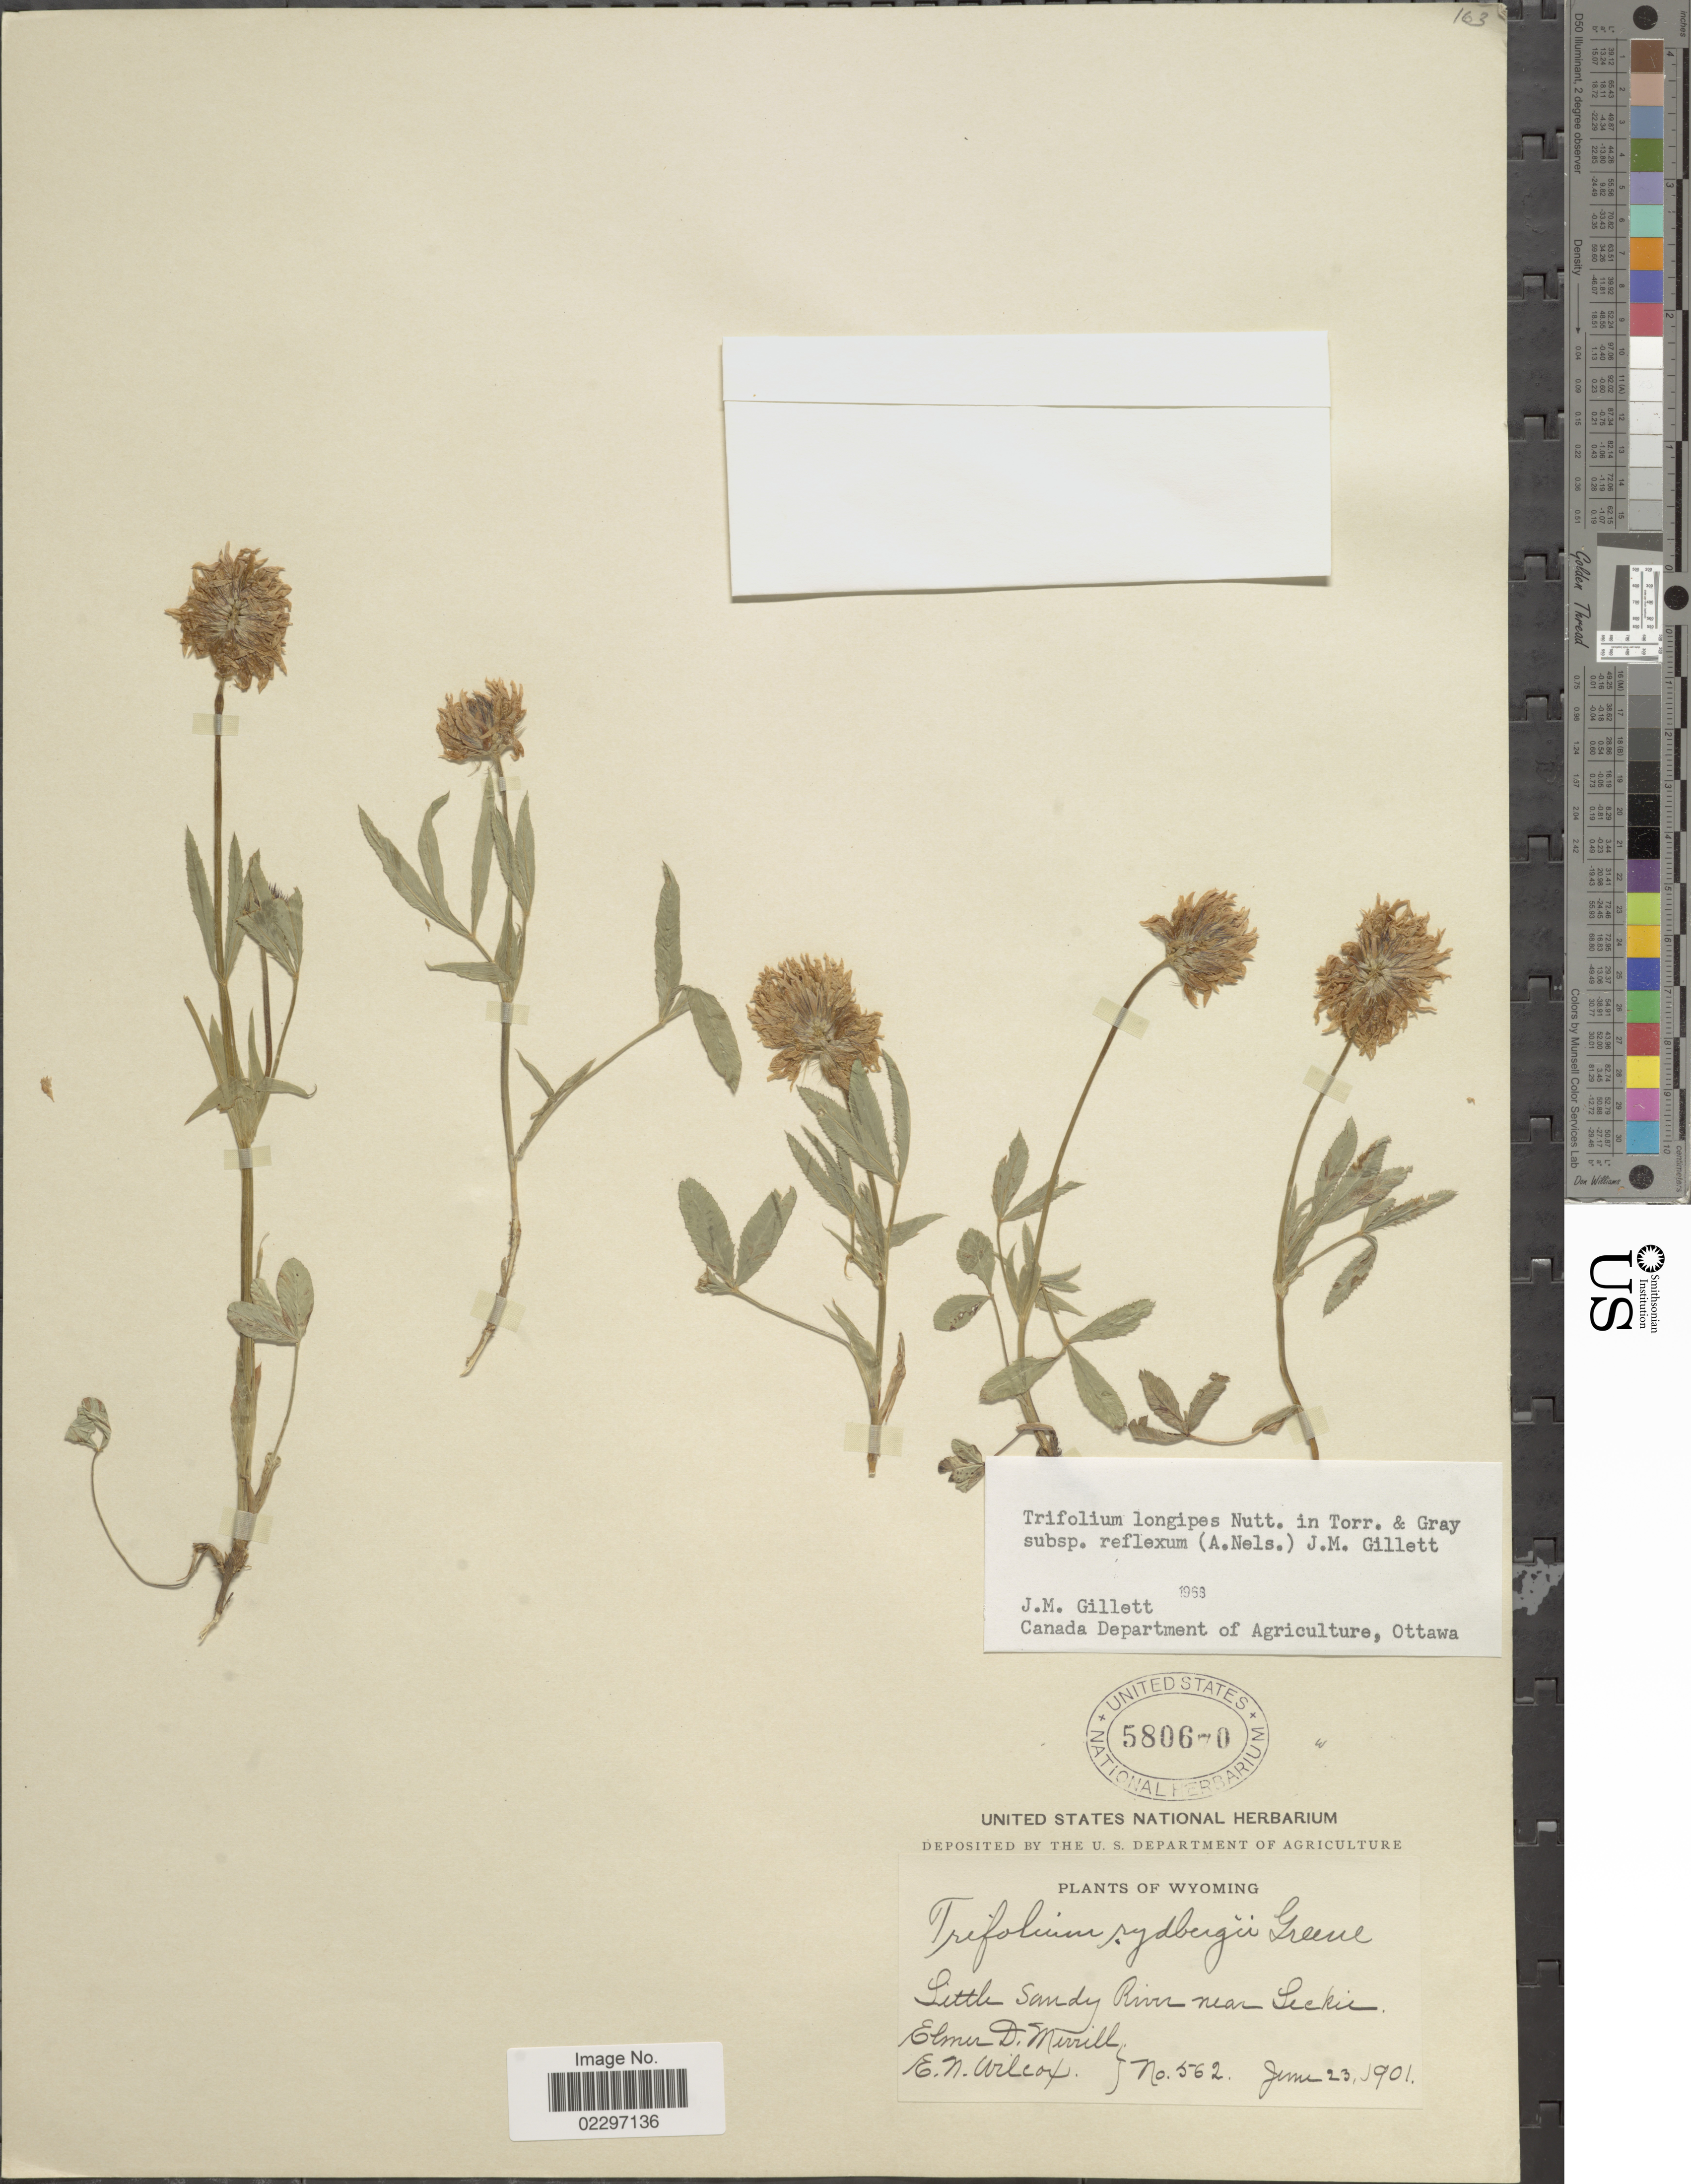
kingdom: Plantae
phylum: Tracheophyta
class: Magnoliopsida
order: Fabales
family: Fabaceae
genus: Trifolium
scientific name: Trifolium longipes subsp. reflexum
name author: (A. Nelson) J.M. Gillet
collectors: E. D. Merrill & E. Wilcox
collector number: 562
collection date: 1901-06-23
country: United States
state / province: Wyoming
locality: Little Sandy River near Leckie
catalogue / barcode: US 580670